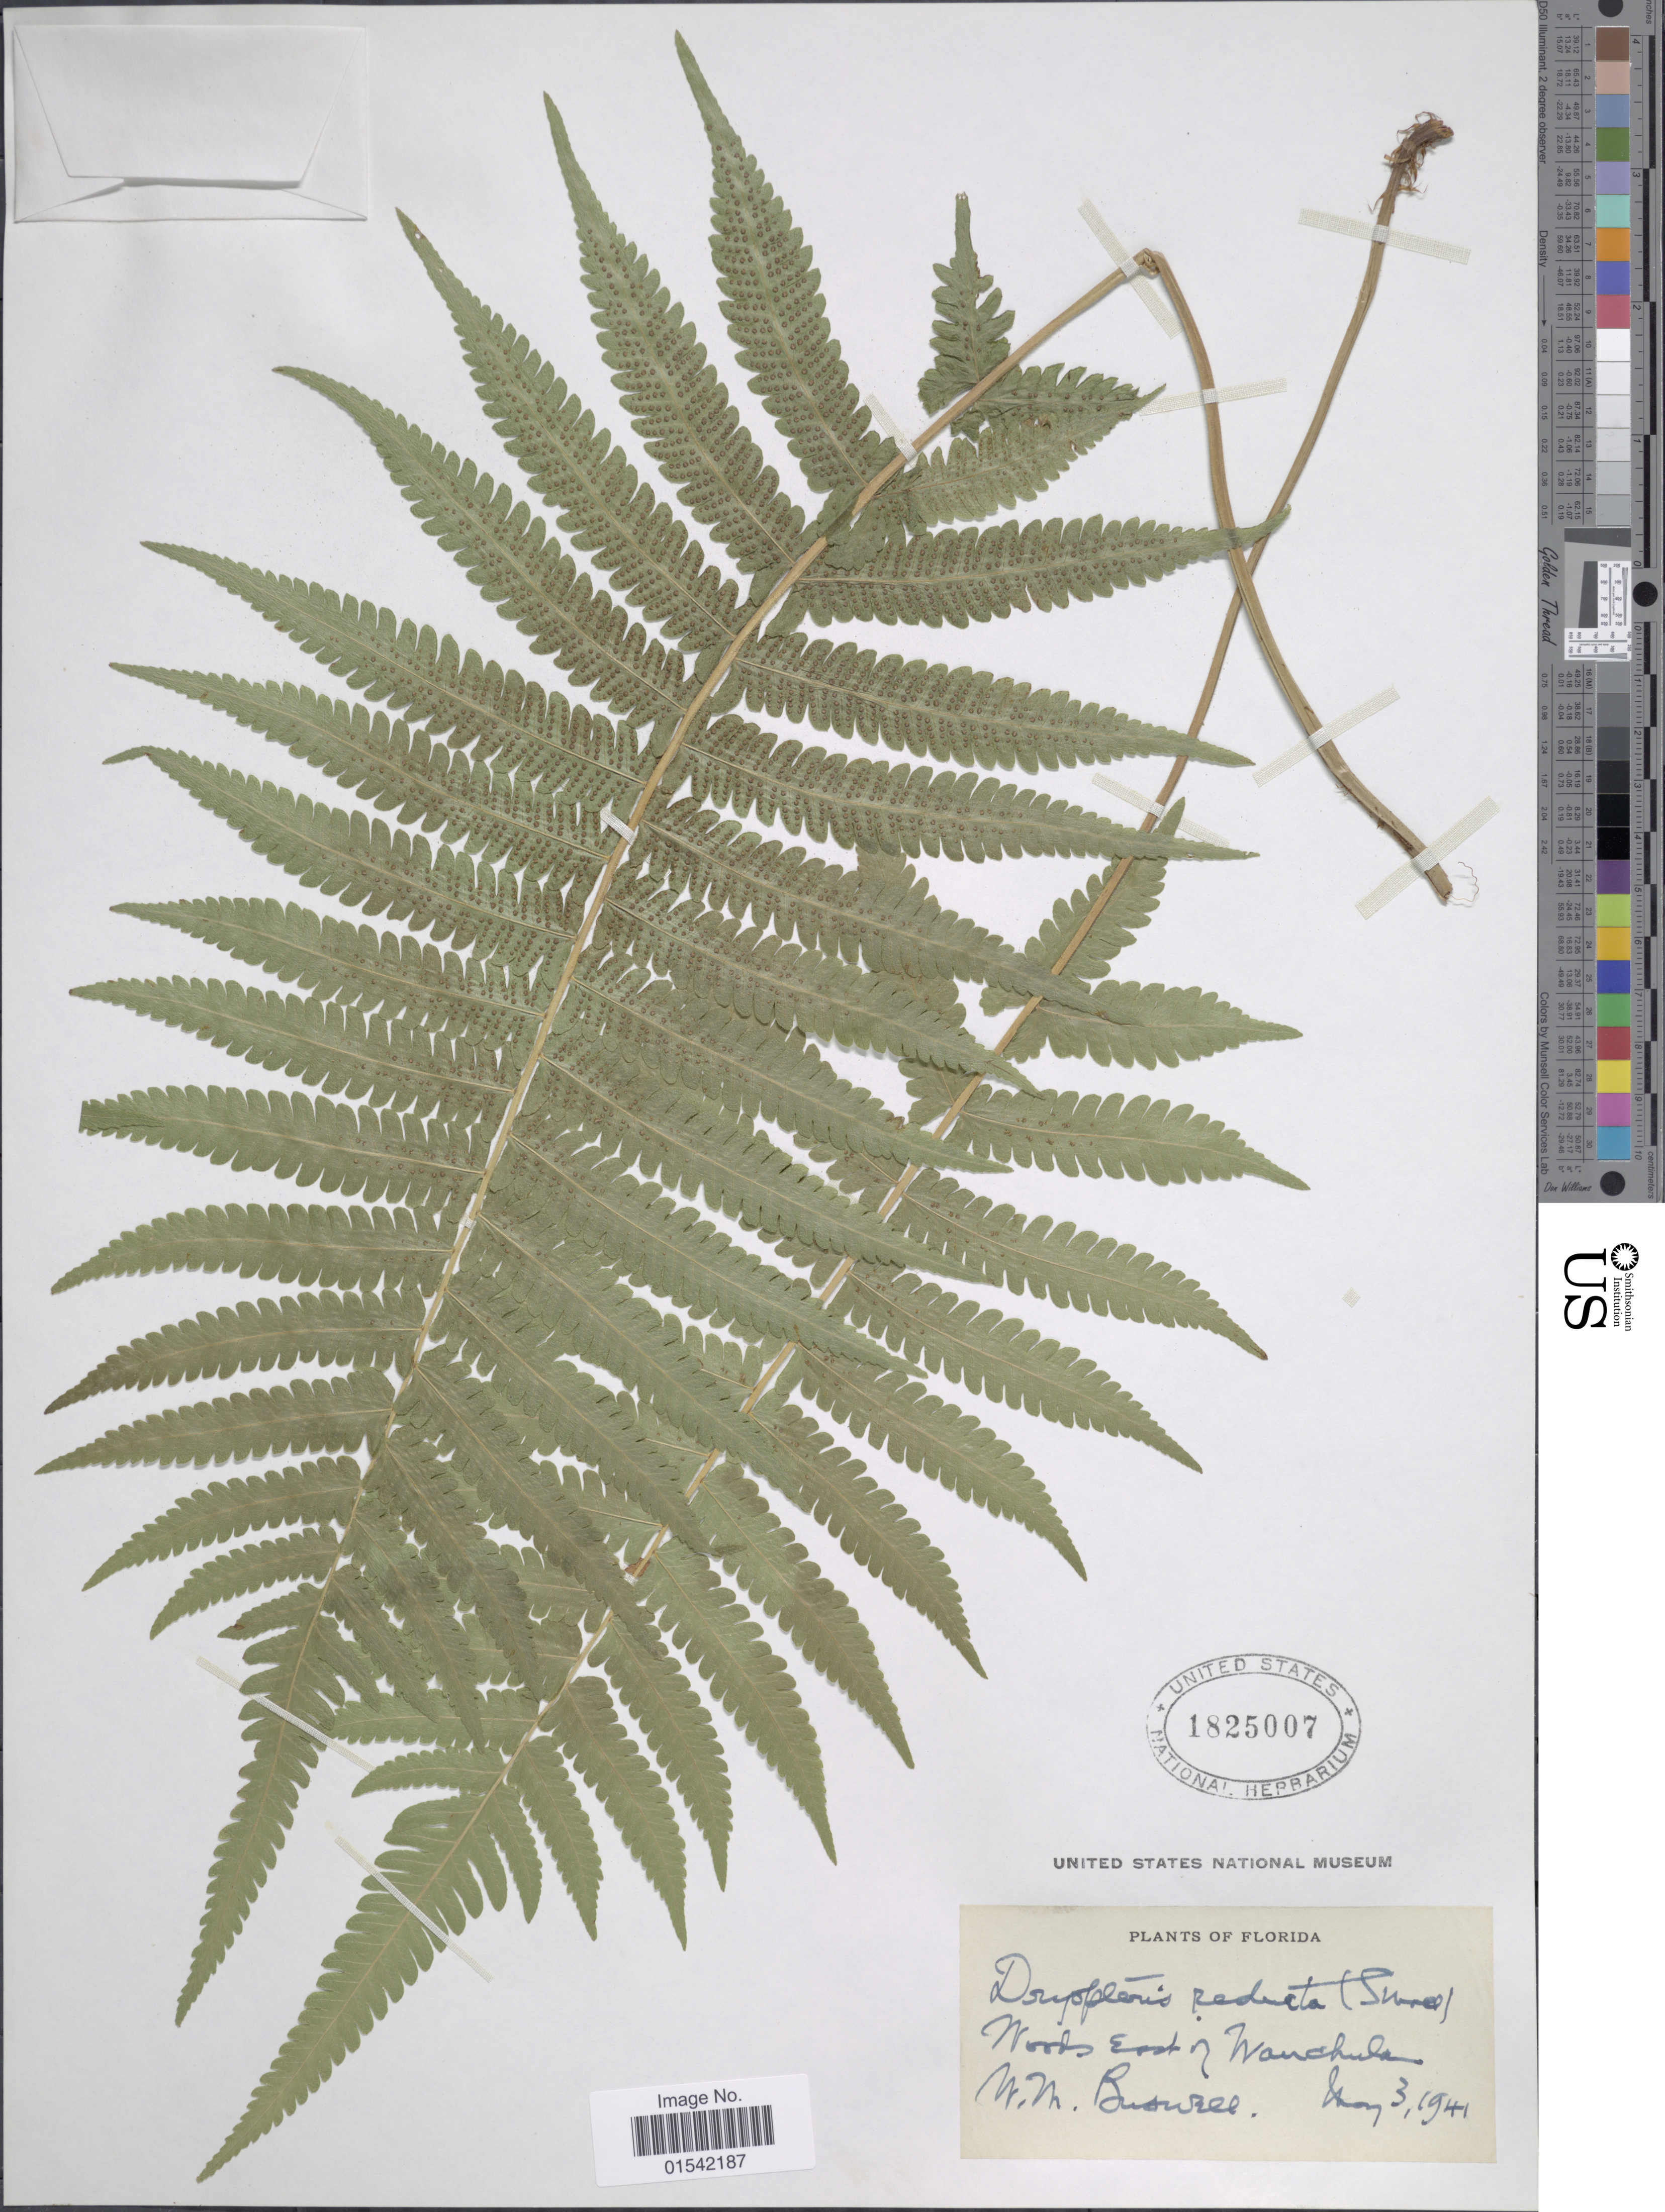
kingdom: Plantae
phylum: Tracheophyta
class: Polypodiopsida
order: Polypodiales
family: Thelypteridaceae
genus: Cyclosorus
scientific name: Cyclosorus quadrangularis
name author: (Fée) Tardieu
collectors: W. Buswell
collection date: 1941-05-03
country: United States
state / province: Florida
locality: Woods East of Wauchula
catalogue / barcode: US 1825007